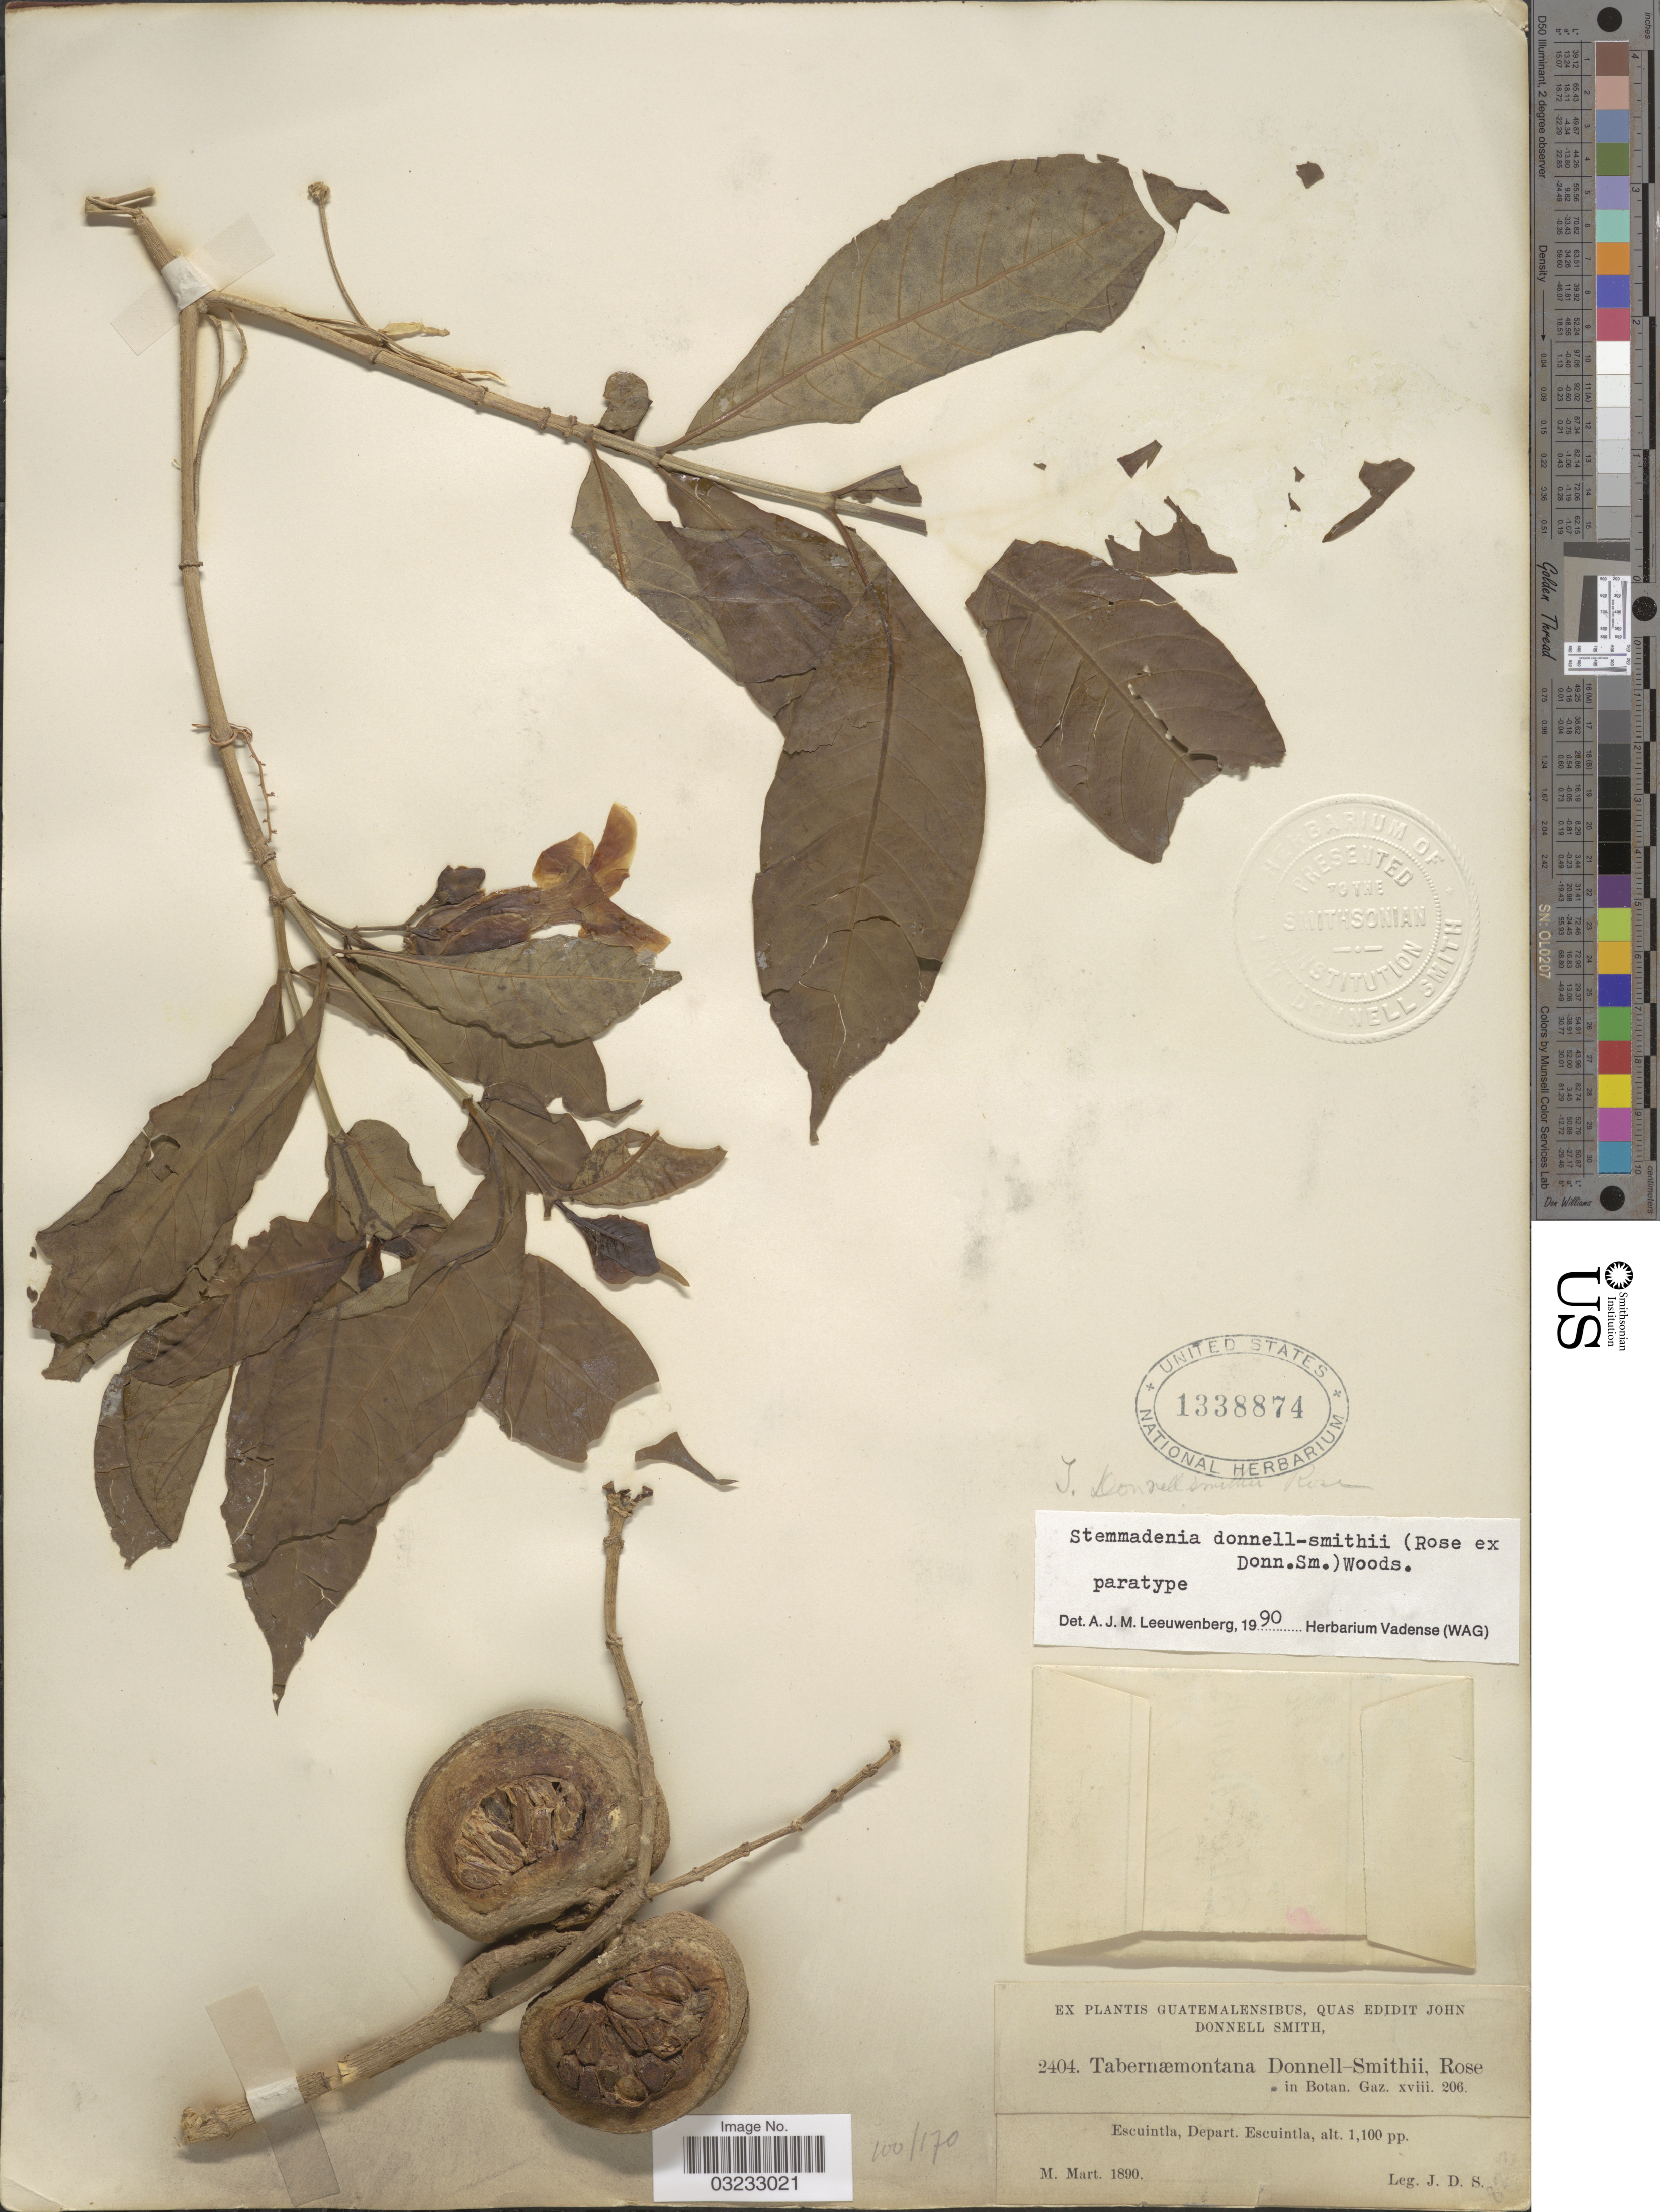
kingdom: Plantae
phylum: Tracheophyta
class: Magnoliopsida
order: Gentianales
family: Apocynaceae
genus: Stemmadenia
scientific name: Stemmadenia donnell-smithii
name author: (Rose ex Donn. Sm.) Woodson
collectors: J. Donnell Smith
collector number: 2404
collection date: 1890-03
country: Guatemala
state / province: Escuintla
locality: Escuintla, Depart. Escuintla.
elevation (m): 335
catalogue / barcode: US 1338874